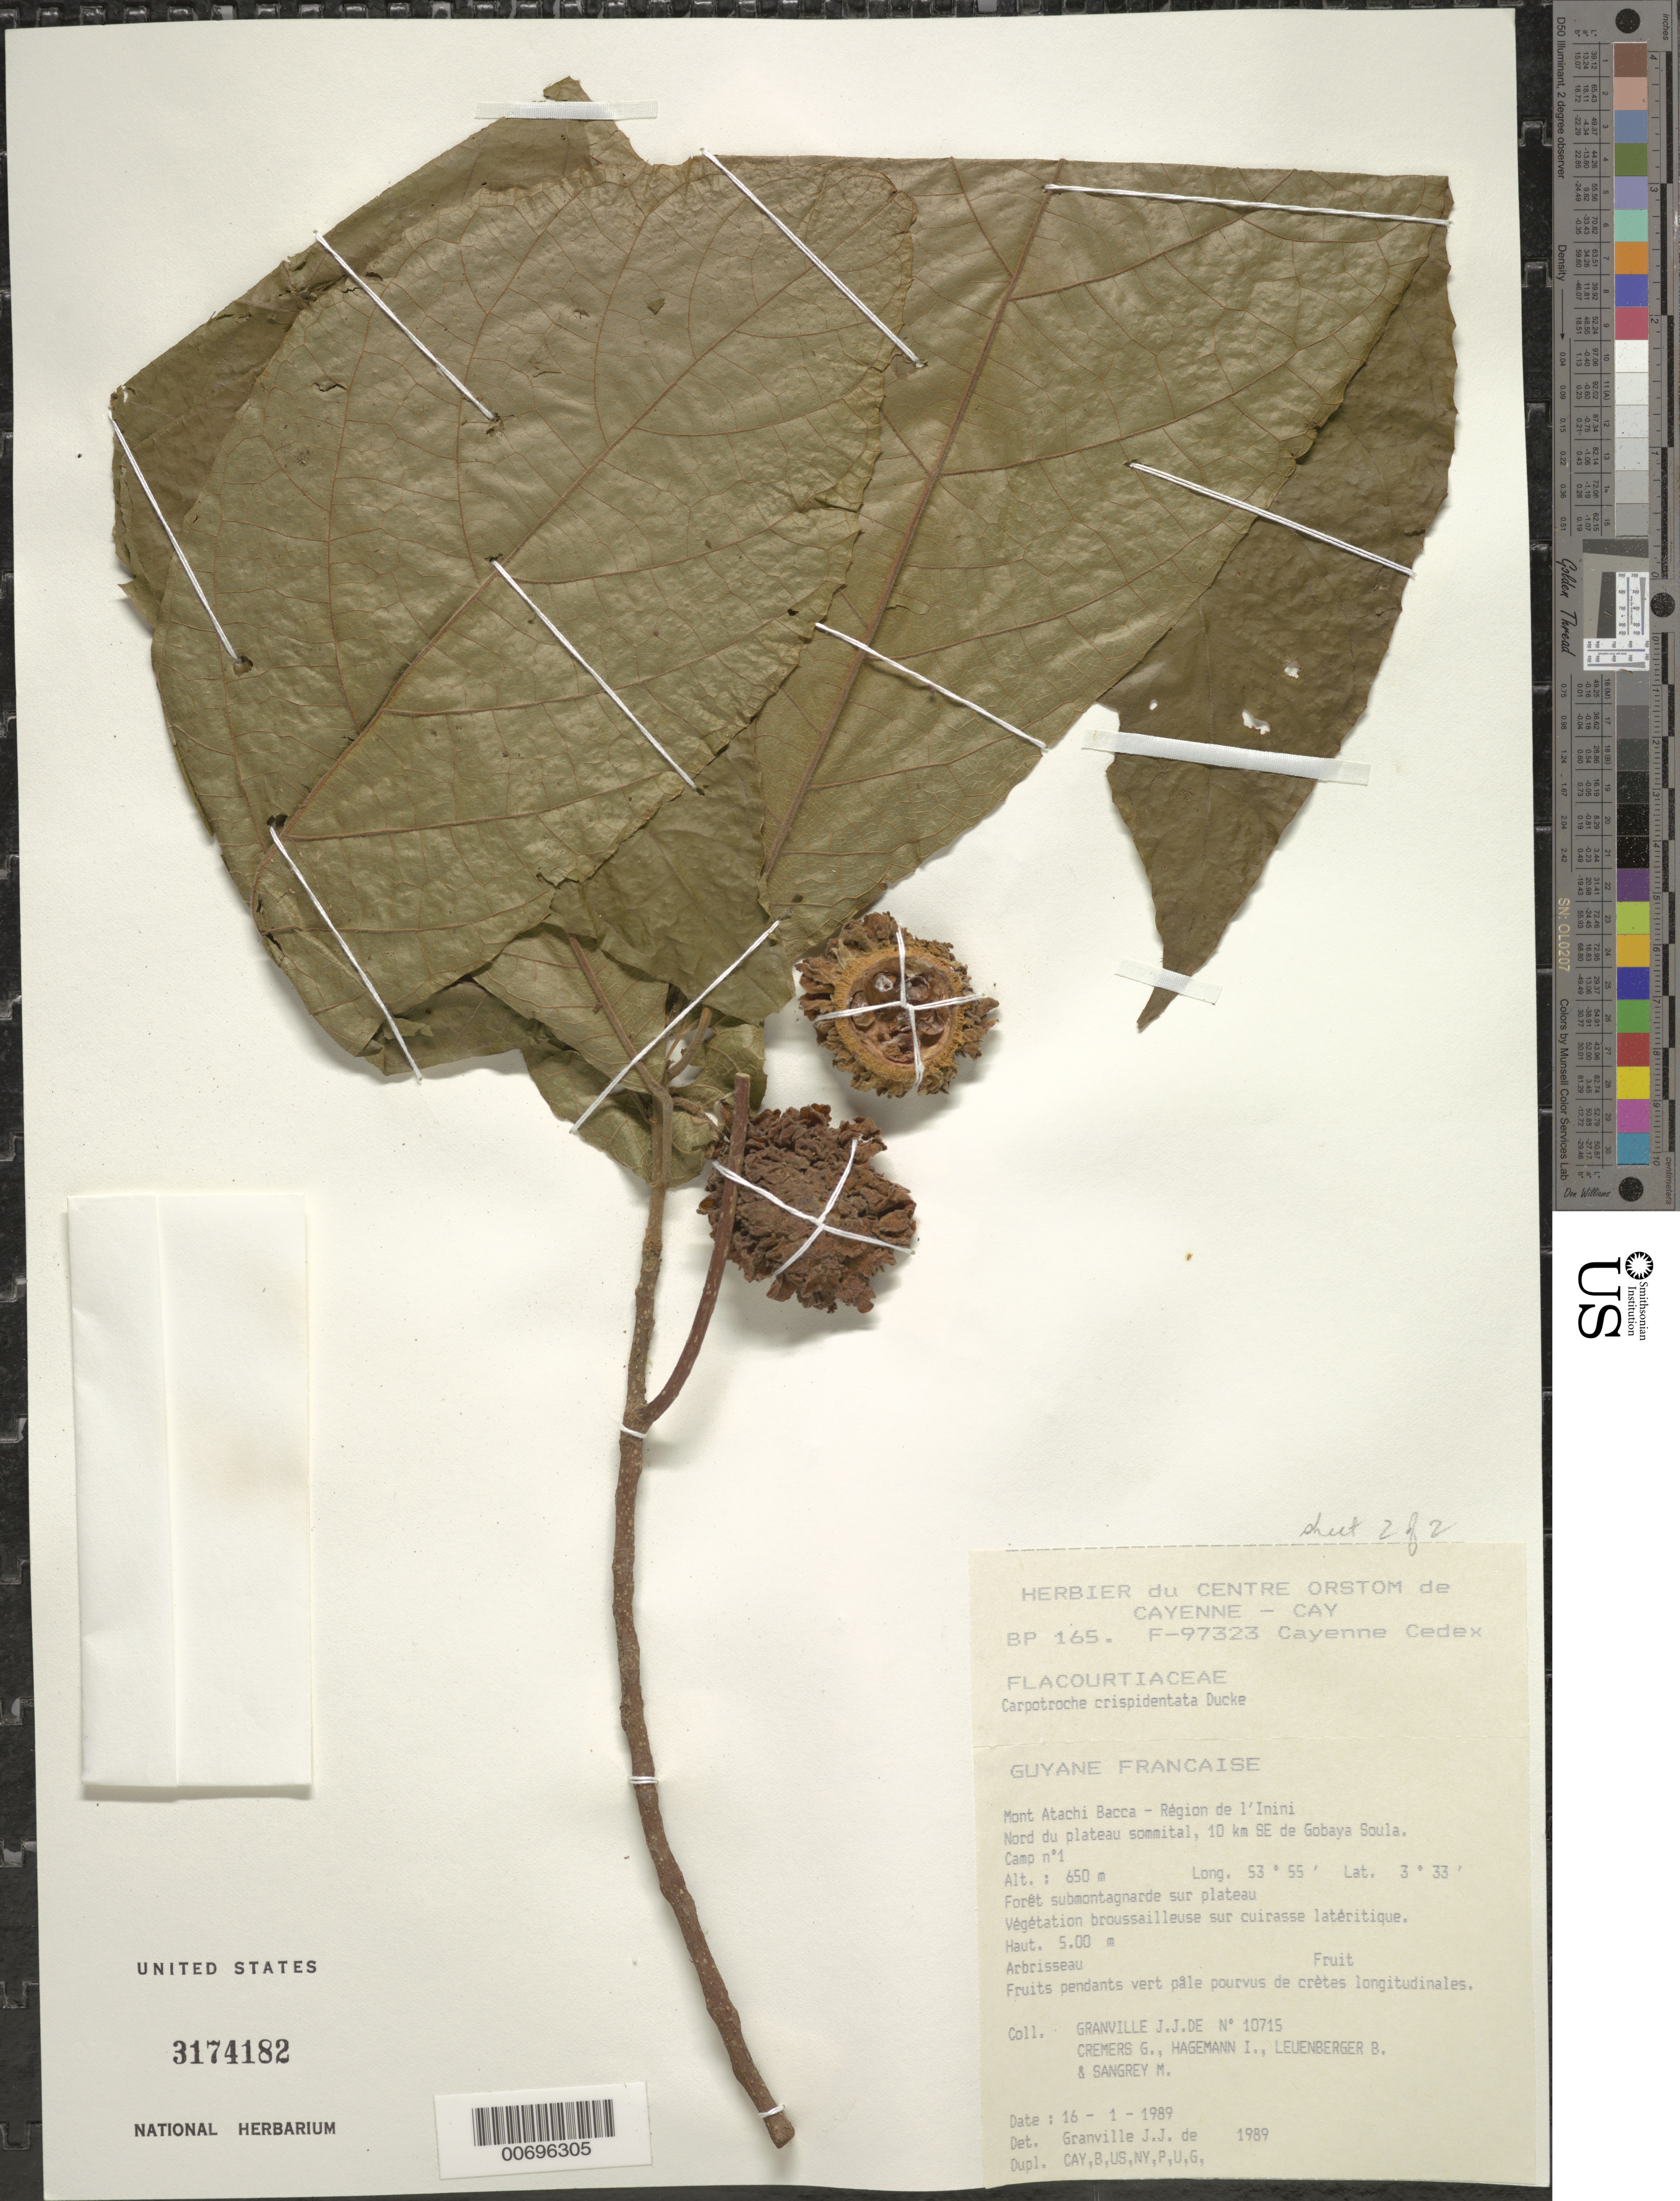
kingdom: Plantae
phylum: Tracheophyta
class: Magnoliopsida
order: Malpighiales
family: Achariaceae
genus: Carpotroche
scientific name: Carpotroche crispidentata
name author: Ducke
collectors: J.-J. de Granville, G. Cremers, I. Hagemann, B. Leuenberger & M. Sangrey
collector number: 10715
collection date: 1989-01-16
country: French Guiana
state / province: Inini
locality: Mont Atachi Bacca - Région de l'Inini. Nord du plateau sommital, 10 km SE de Goyaba Soula. Camp no 1.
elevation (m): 650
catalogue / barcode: US 3174182